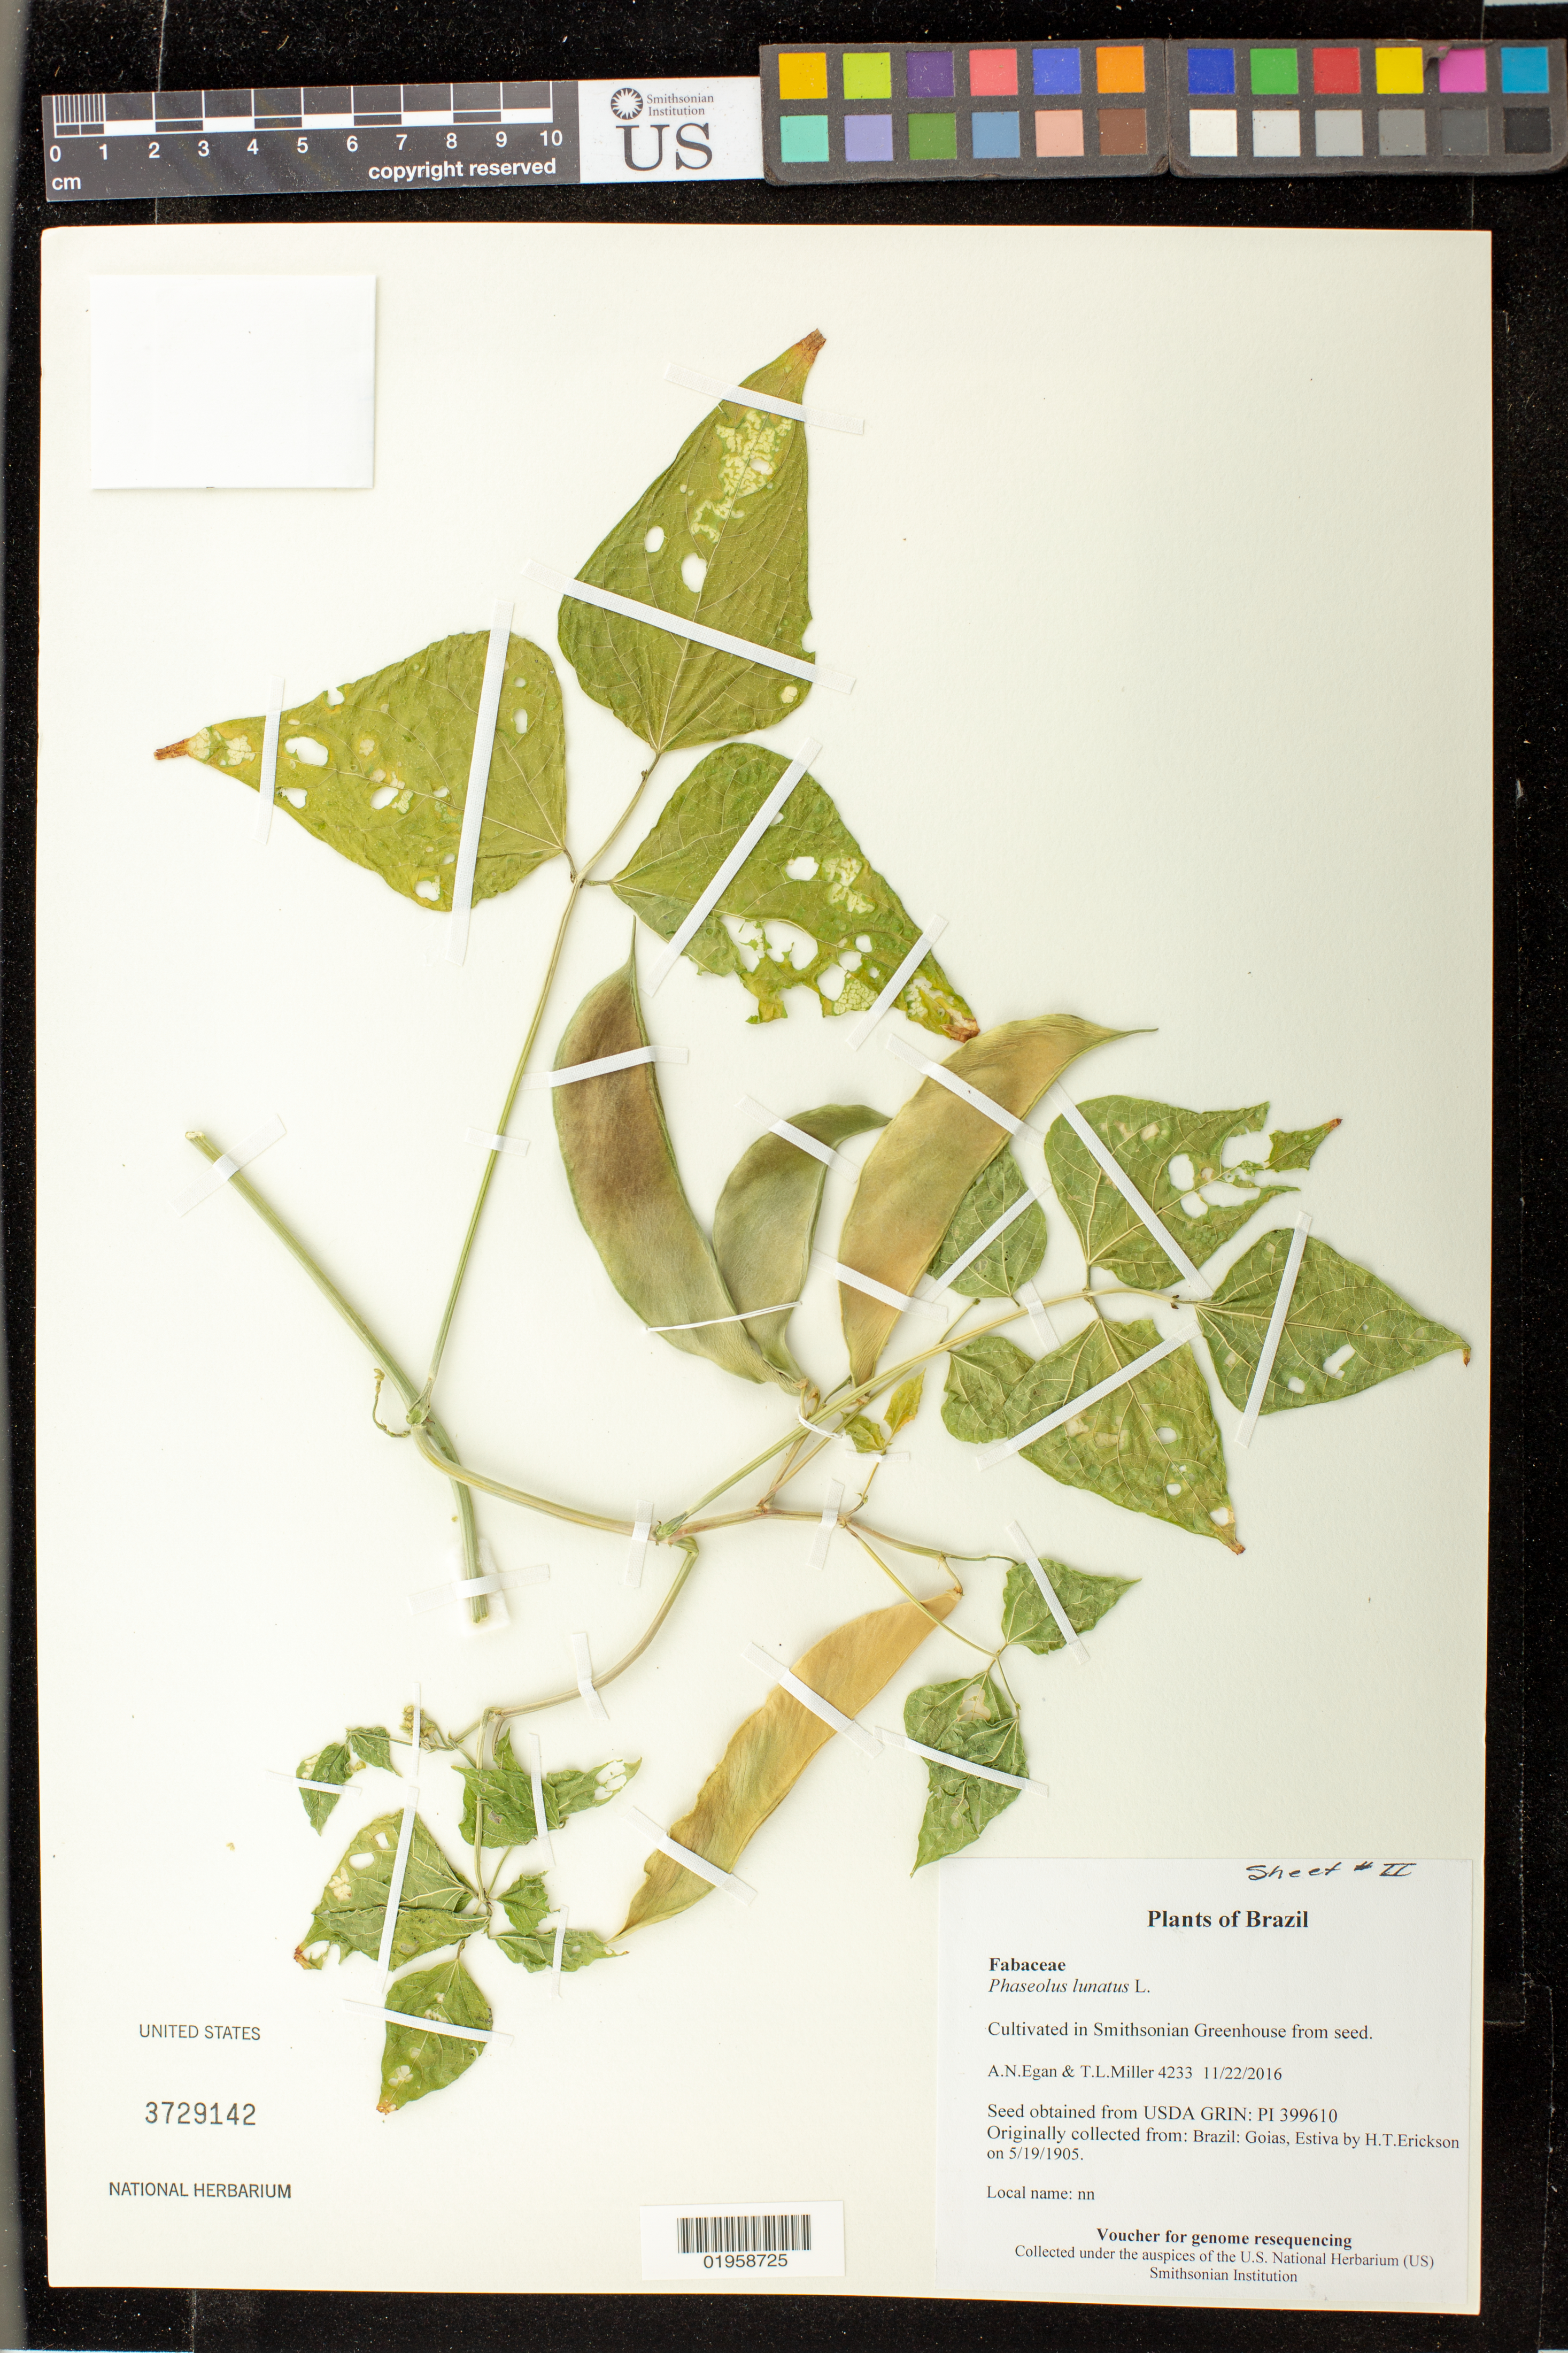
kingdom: Plantae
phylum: Tracheophyta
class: Magnoliopsida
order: Fabales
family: Fabaceae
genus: Phaseolus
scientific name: Phaseolus lunatus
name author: L.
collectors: A. N. Egan & T. L. Miller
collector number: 4233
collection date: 2016-11-22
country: United States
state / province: Maryland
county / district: Prince George's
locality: Smithsonian's Museum Support Ctr; 4210 Suitland Pkwy., NMNH Botany Research Greenhouses. Suitland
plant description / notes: Originally collected in Brazil, Goias, Estiva on 1905-05-19. H.T.Erickson (collector); Grown from seed acquired from the USDA's GRIN seed bank.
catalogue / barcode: US 3729142